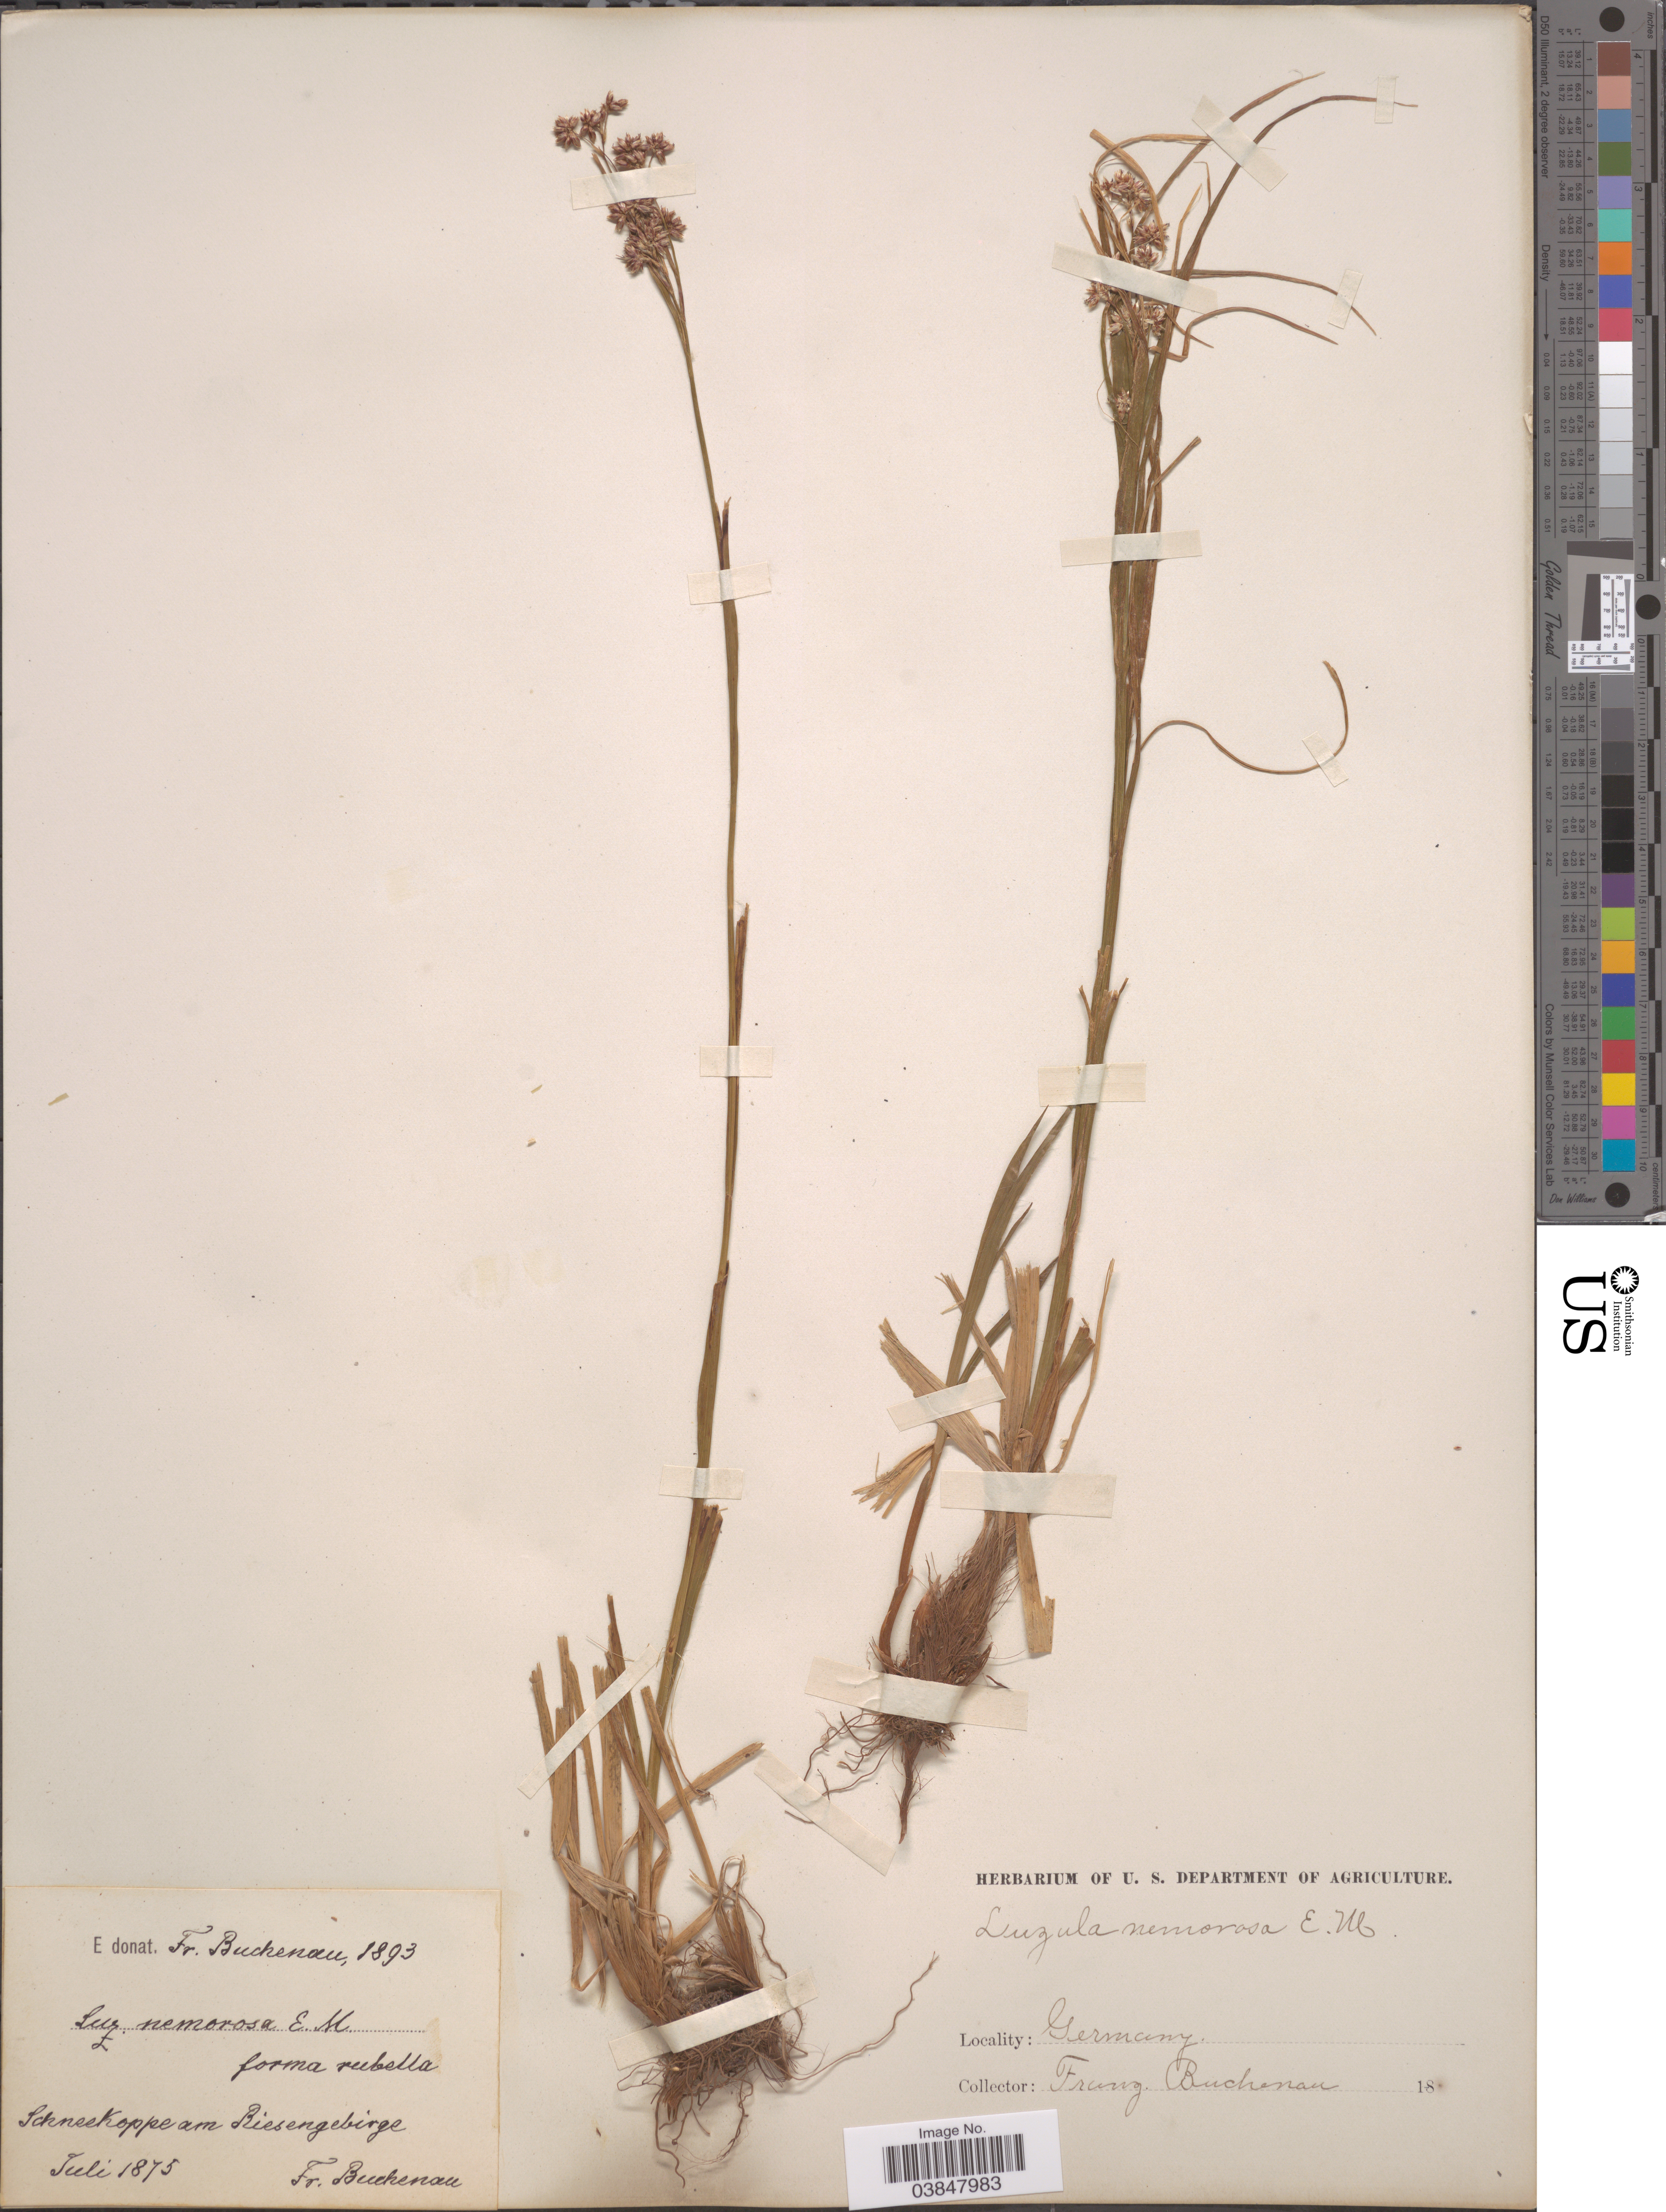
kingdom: Plantae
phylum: Tracheophyta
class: Liliopsida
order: Poales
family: Juncaceae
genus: Luzula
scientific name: Luzula luzuloides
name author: (Lam.) Dandy & Wilmott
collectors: F. Buchenau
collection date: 1875-07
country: Germany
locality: SchneeKoppe am Riesengebirge.